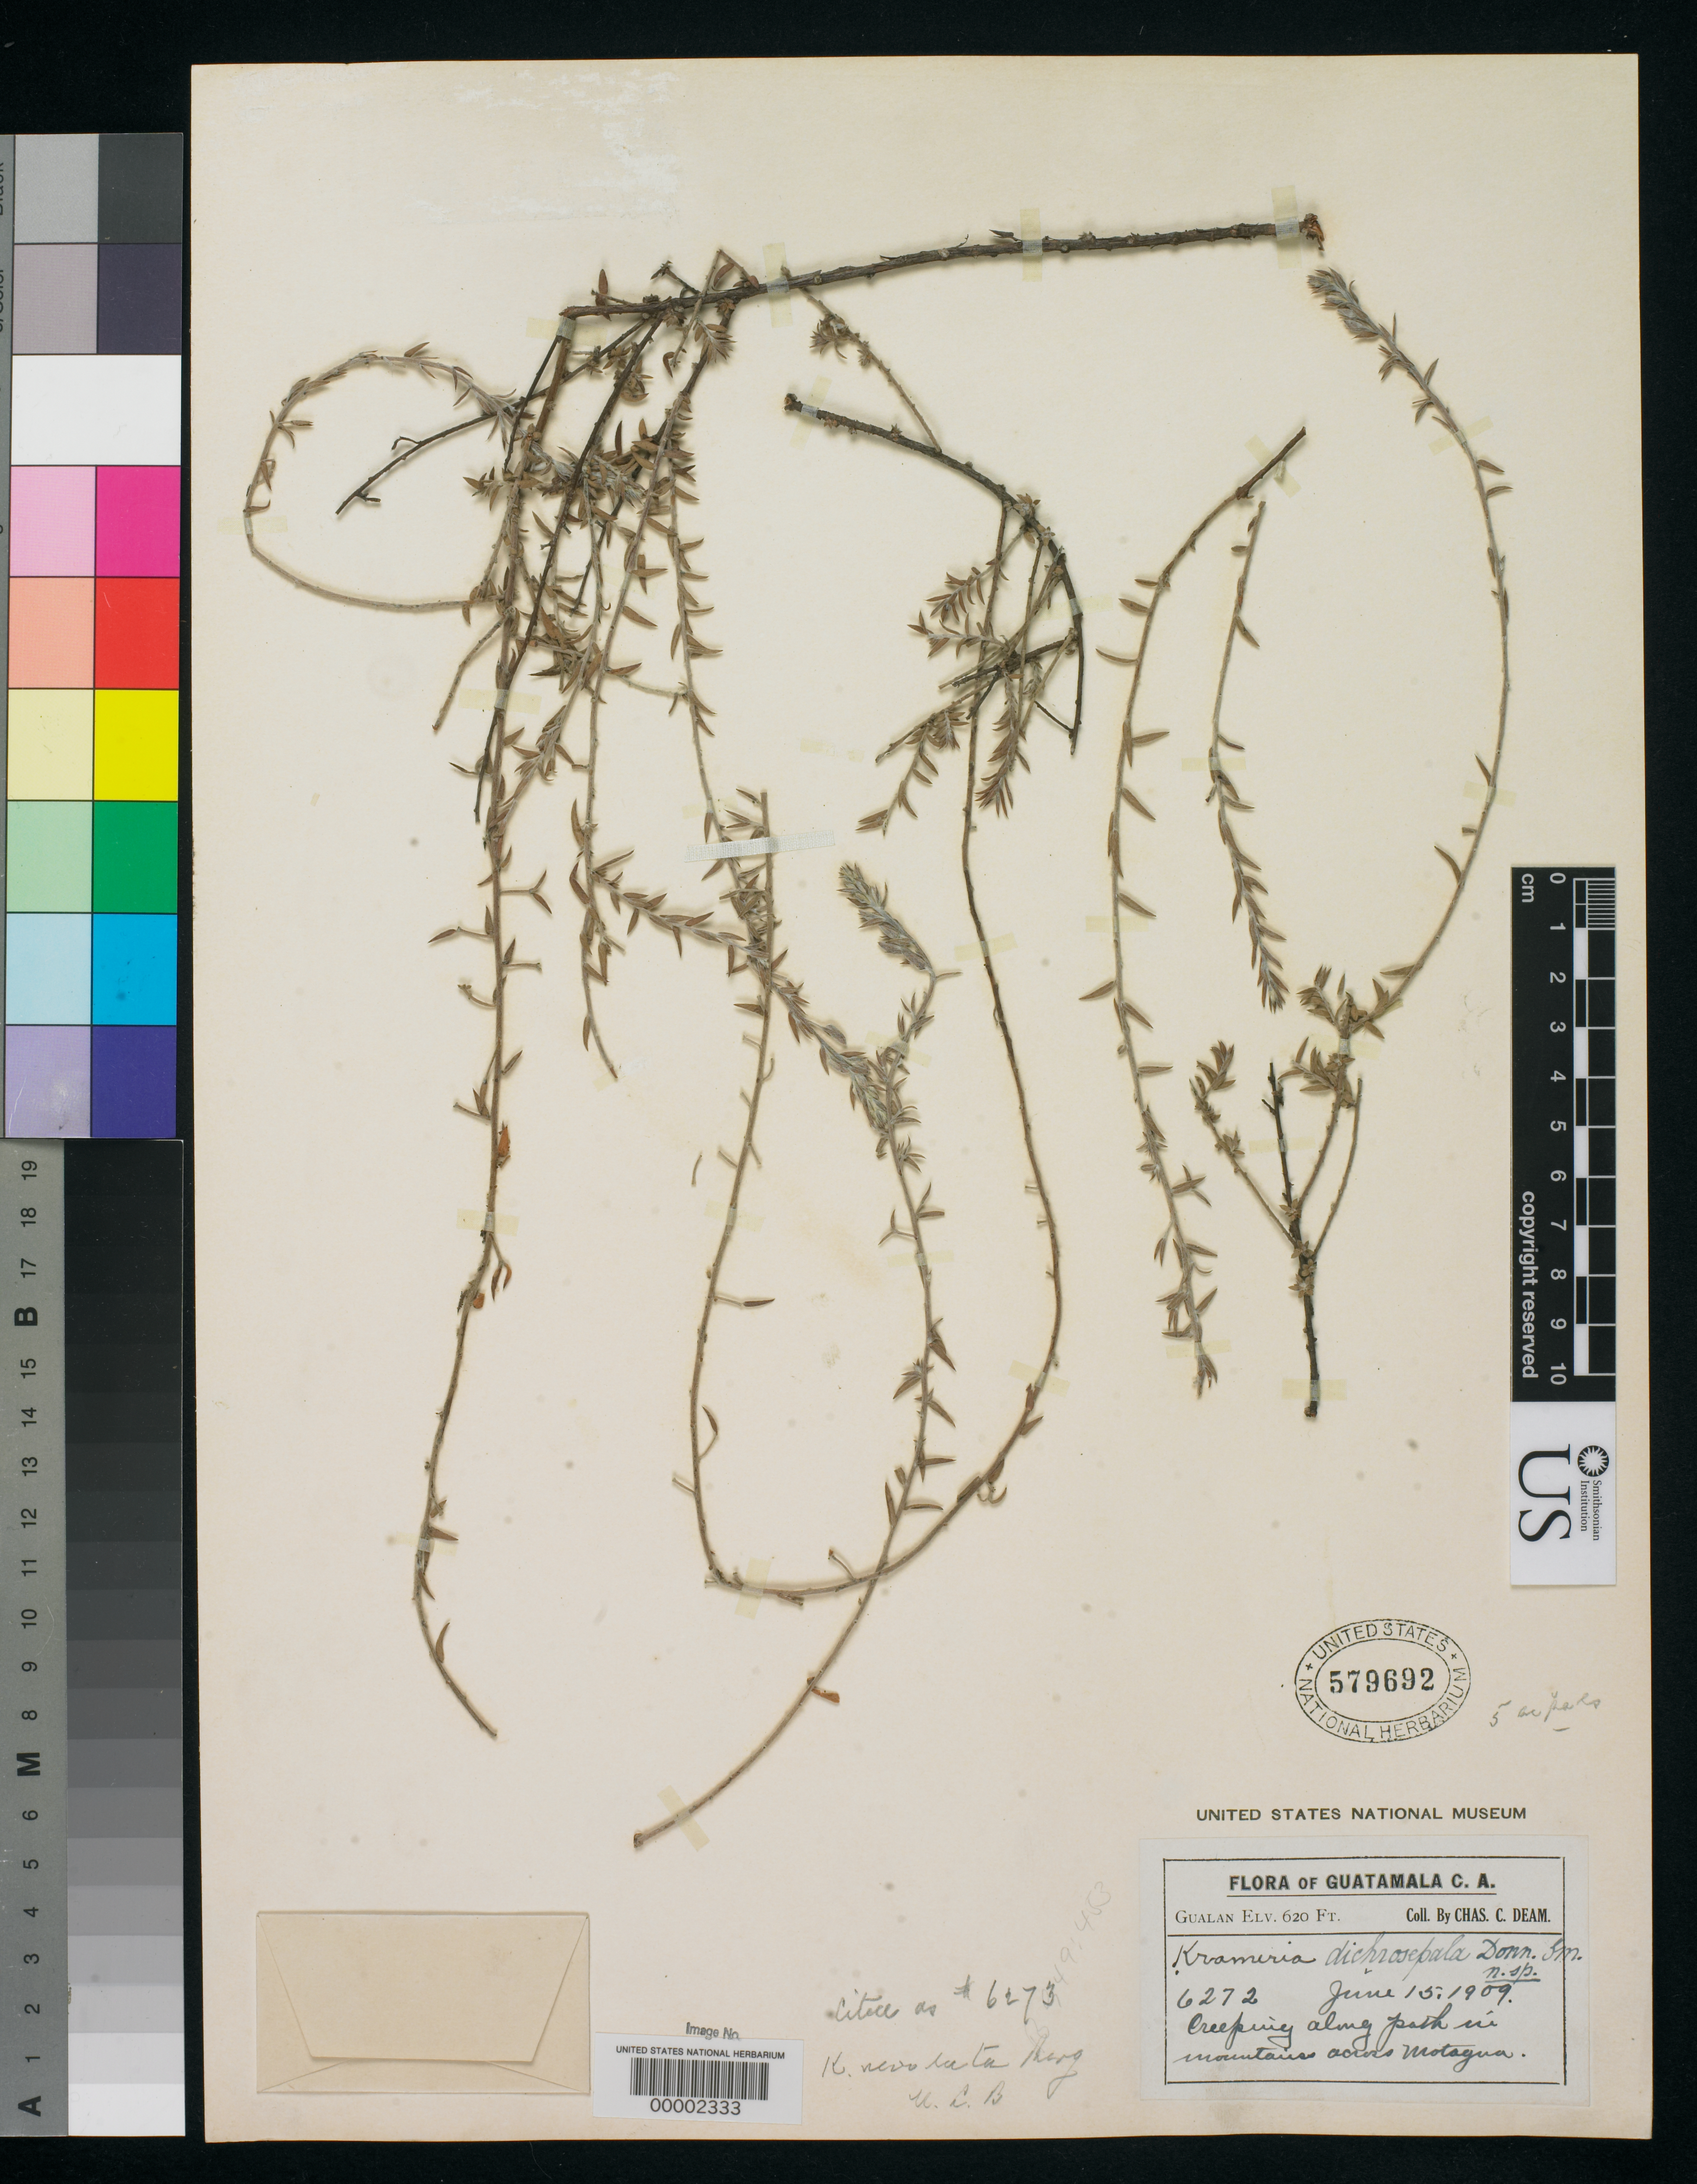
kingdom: Plantae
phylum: Tracheophyta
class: Magnoliopsida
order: Zygophyllales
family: Krameriaceae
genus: Krameria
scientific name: Krameria dichrosepala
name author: Donn. Sm.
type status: Type Collection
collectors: C. C. Deam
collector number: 6273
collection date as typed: Jun 1909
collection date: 1909-06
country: Guatemala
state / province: Zacapa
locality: Gualan.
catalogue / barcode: US 579692